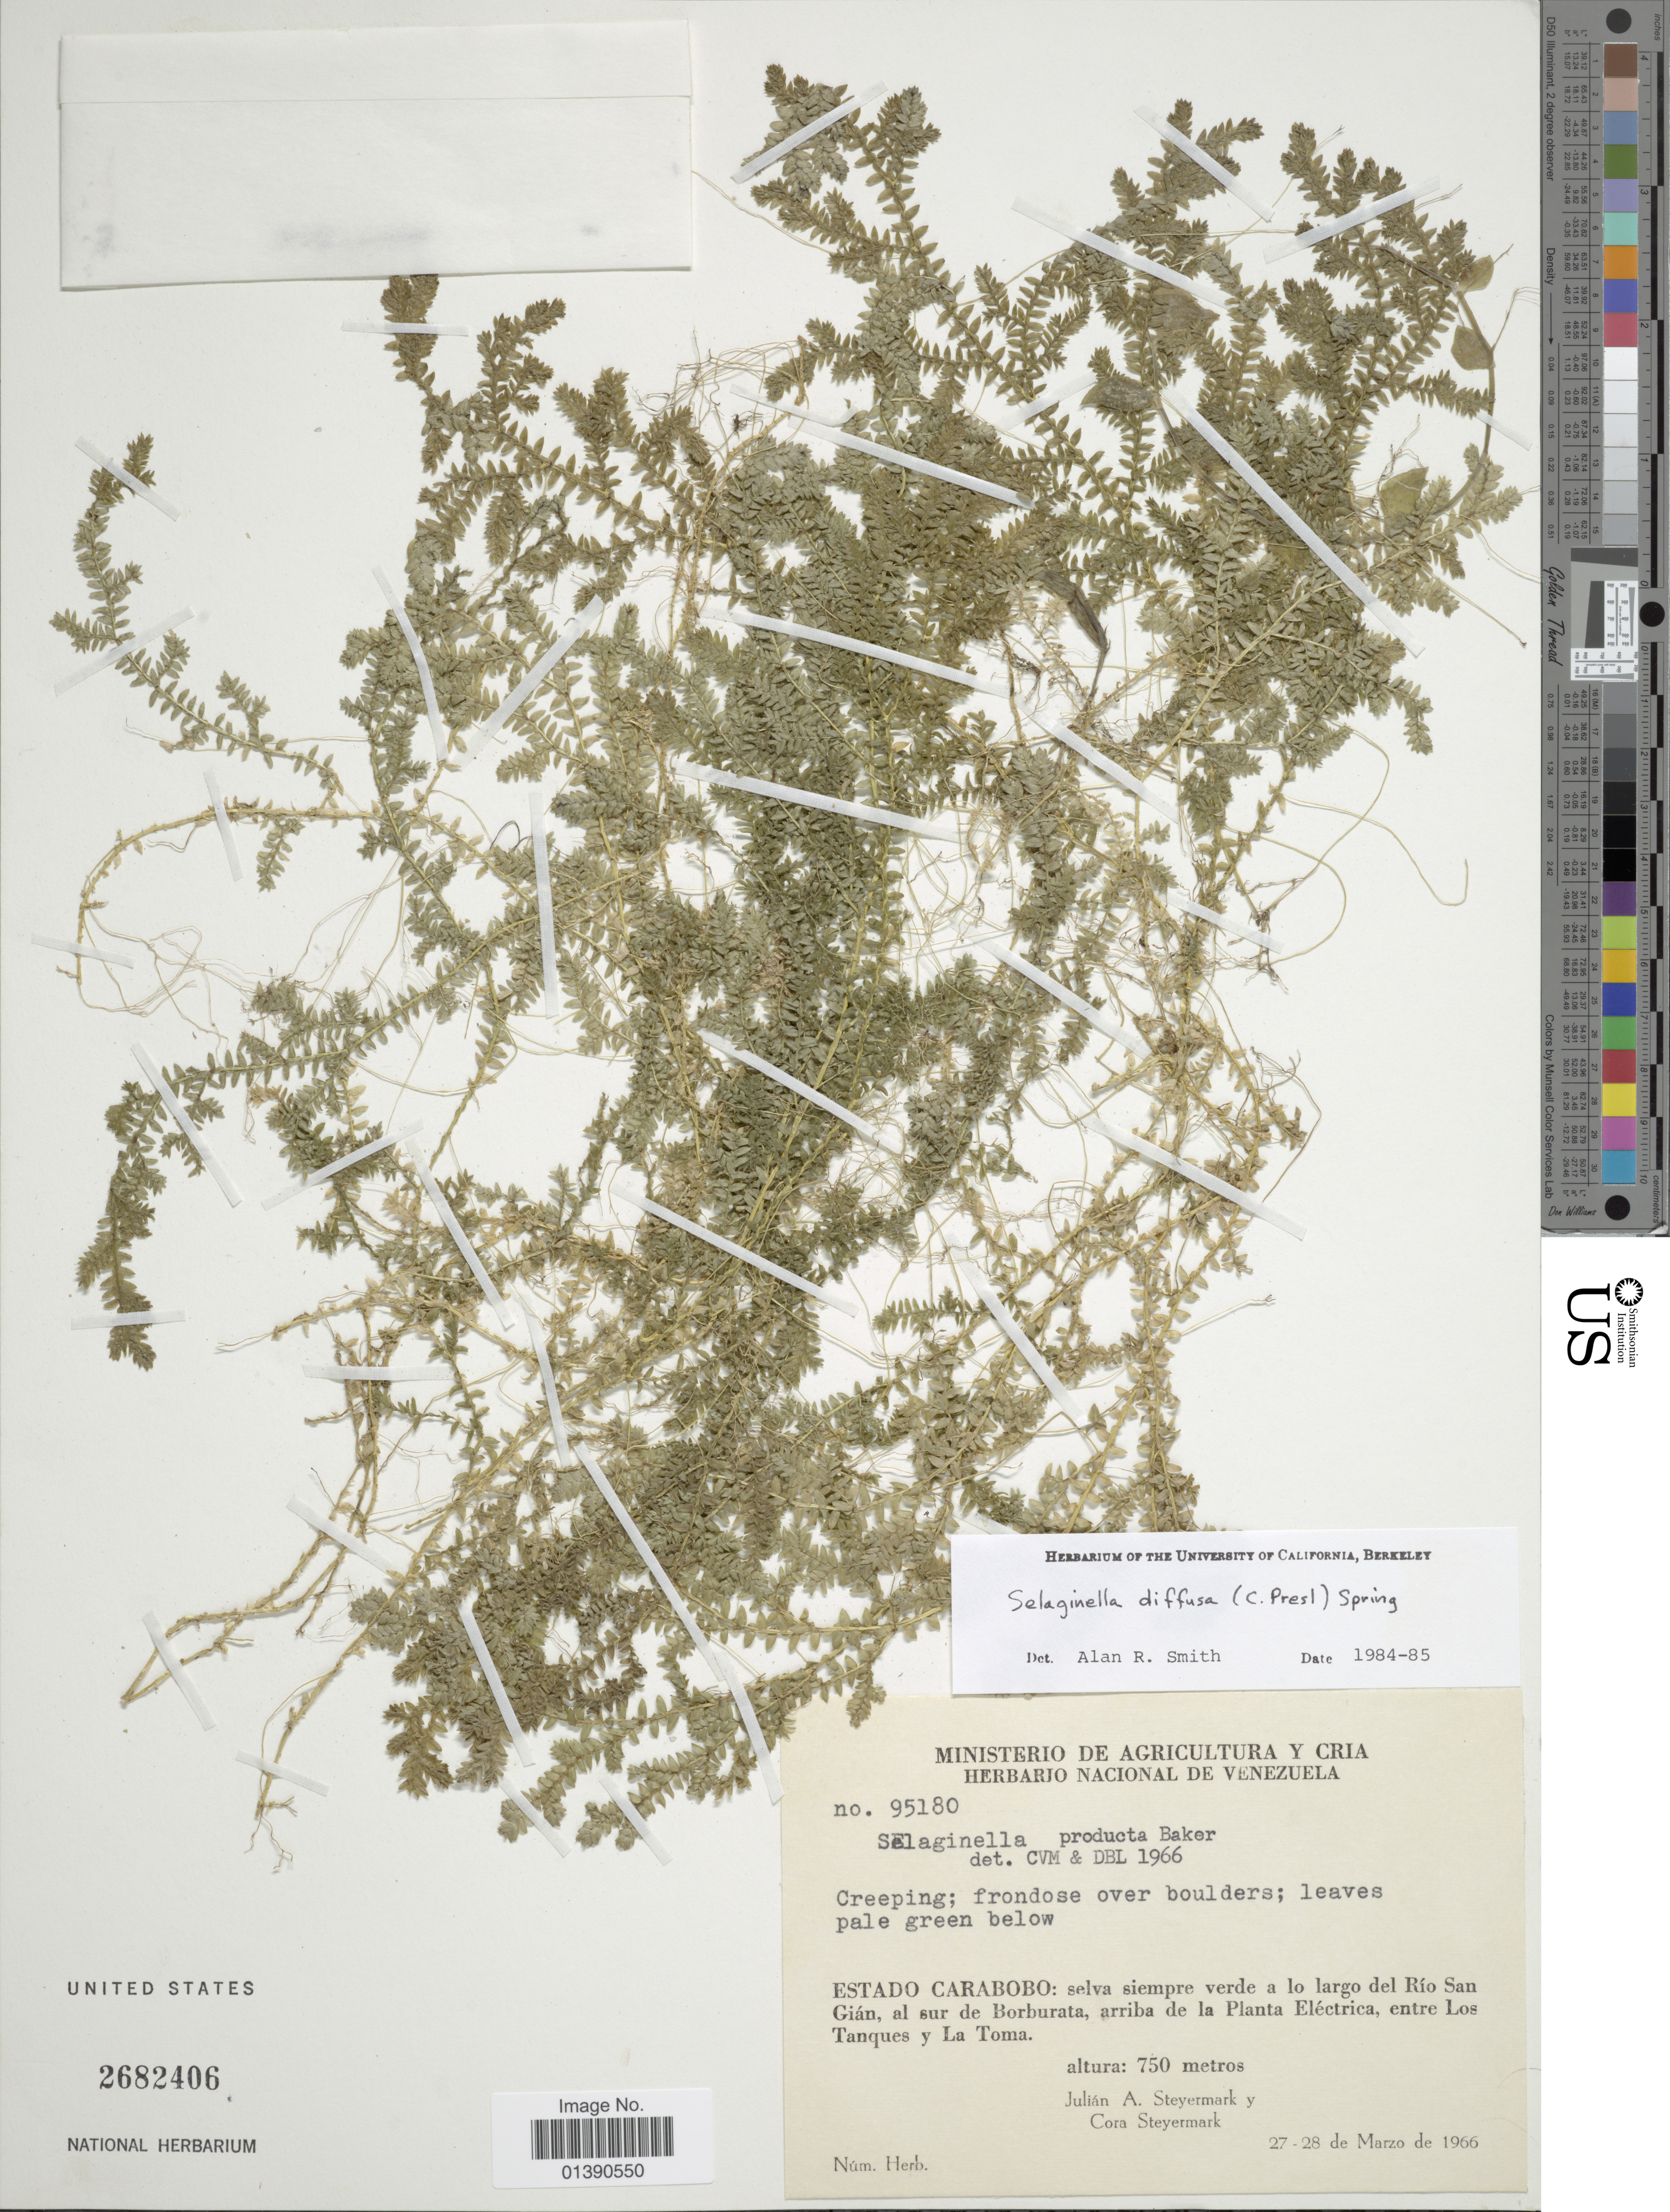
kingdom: Plantae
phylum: Tracheophyta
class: Lycopodiopsida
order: Selaginellales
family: Selaginellaceae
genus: Selaginella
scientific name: Selaginella diffusa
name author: (C. Presl) Spring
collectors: J. Steyermark & C. Steyermark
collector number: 95180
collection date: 1966-03-27/1966-03-28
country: Venezuela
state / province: Carabobo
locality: Selva siempre verde a lo largo del Río San Gián, al sur de Borburata, arriba de la Planta Eléctrica, entre Los Tanques y La Toma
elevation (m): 750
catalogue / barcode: US 2682406